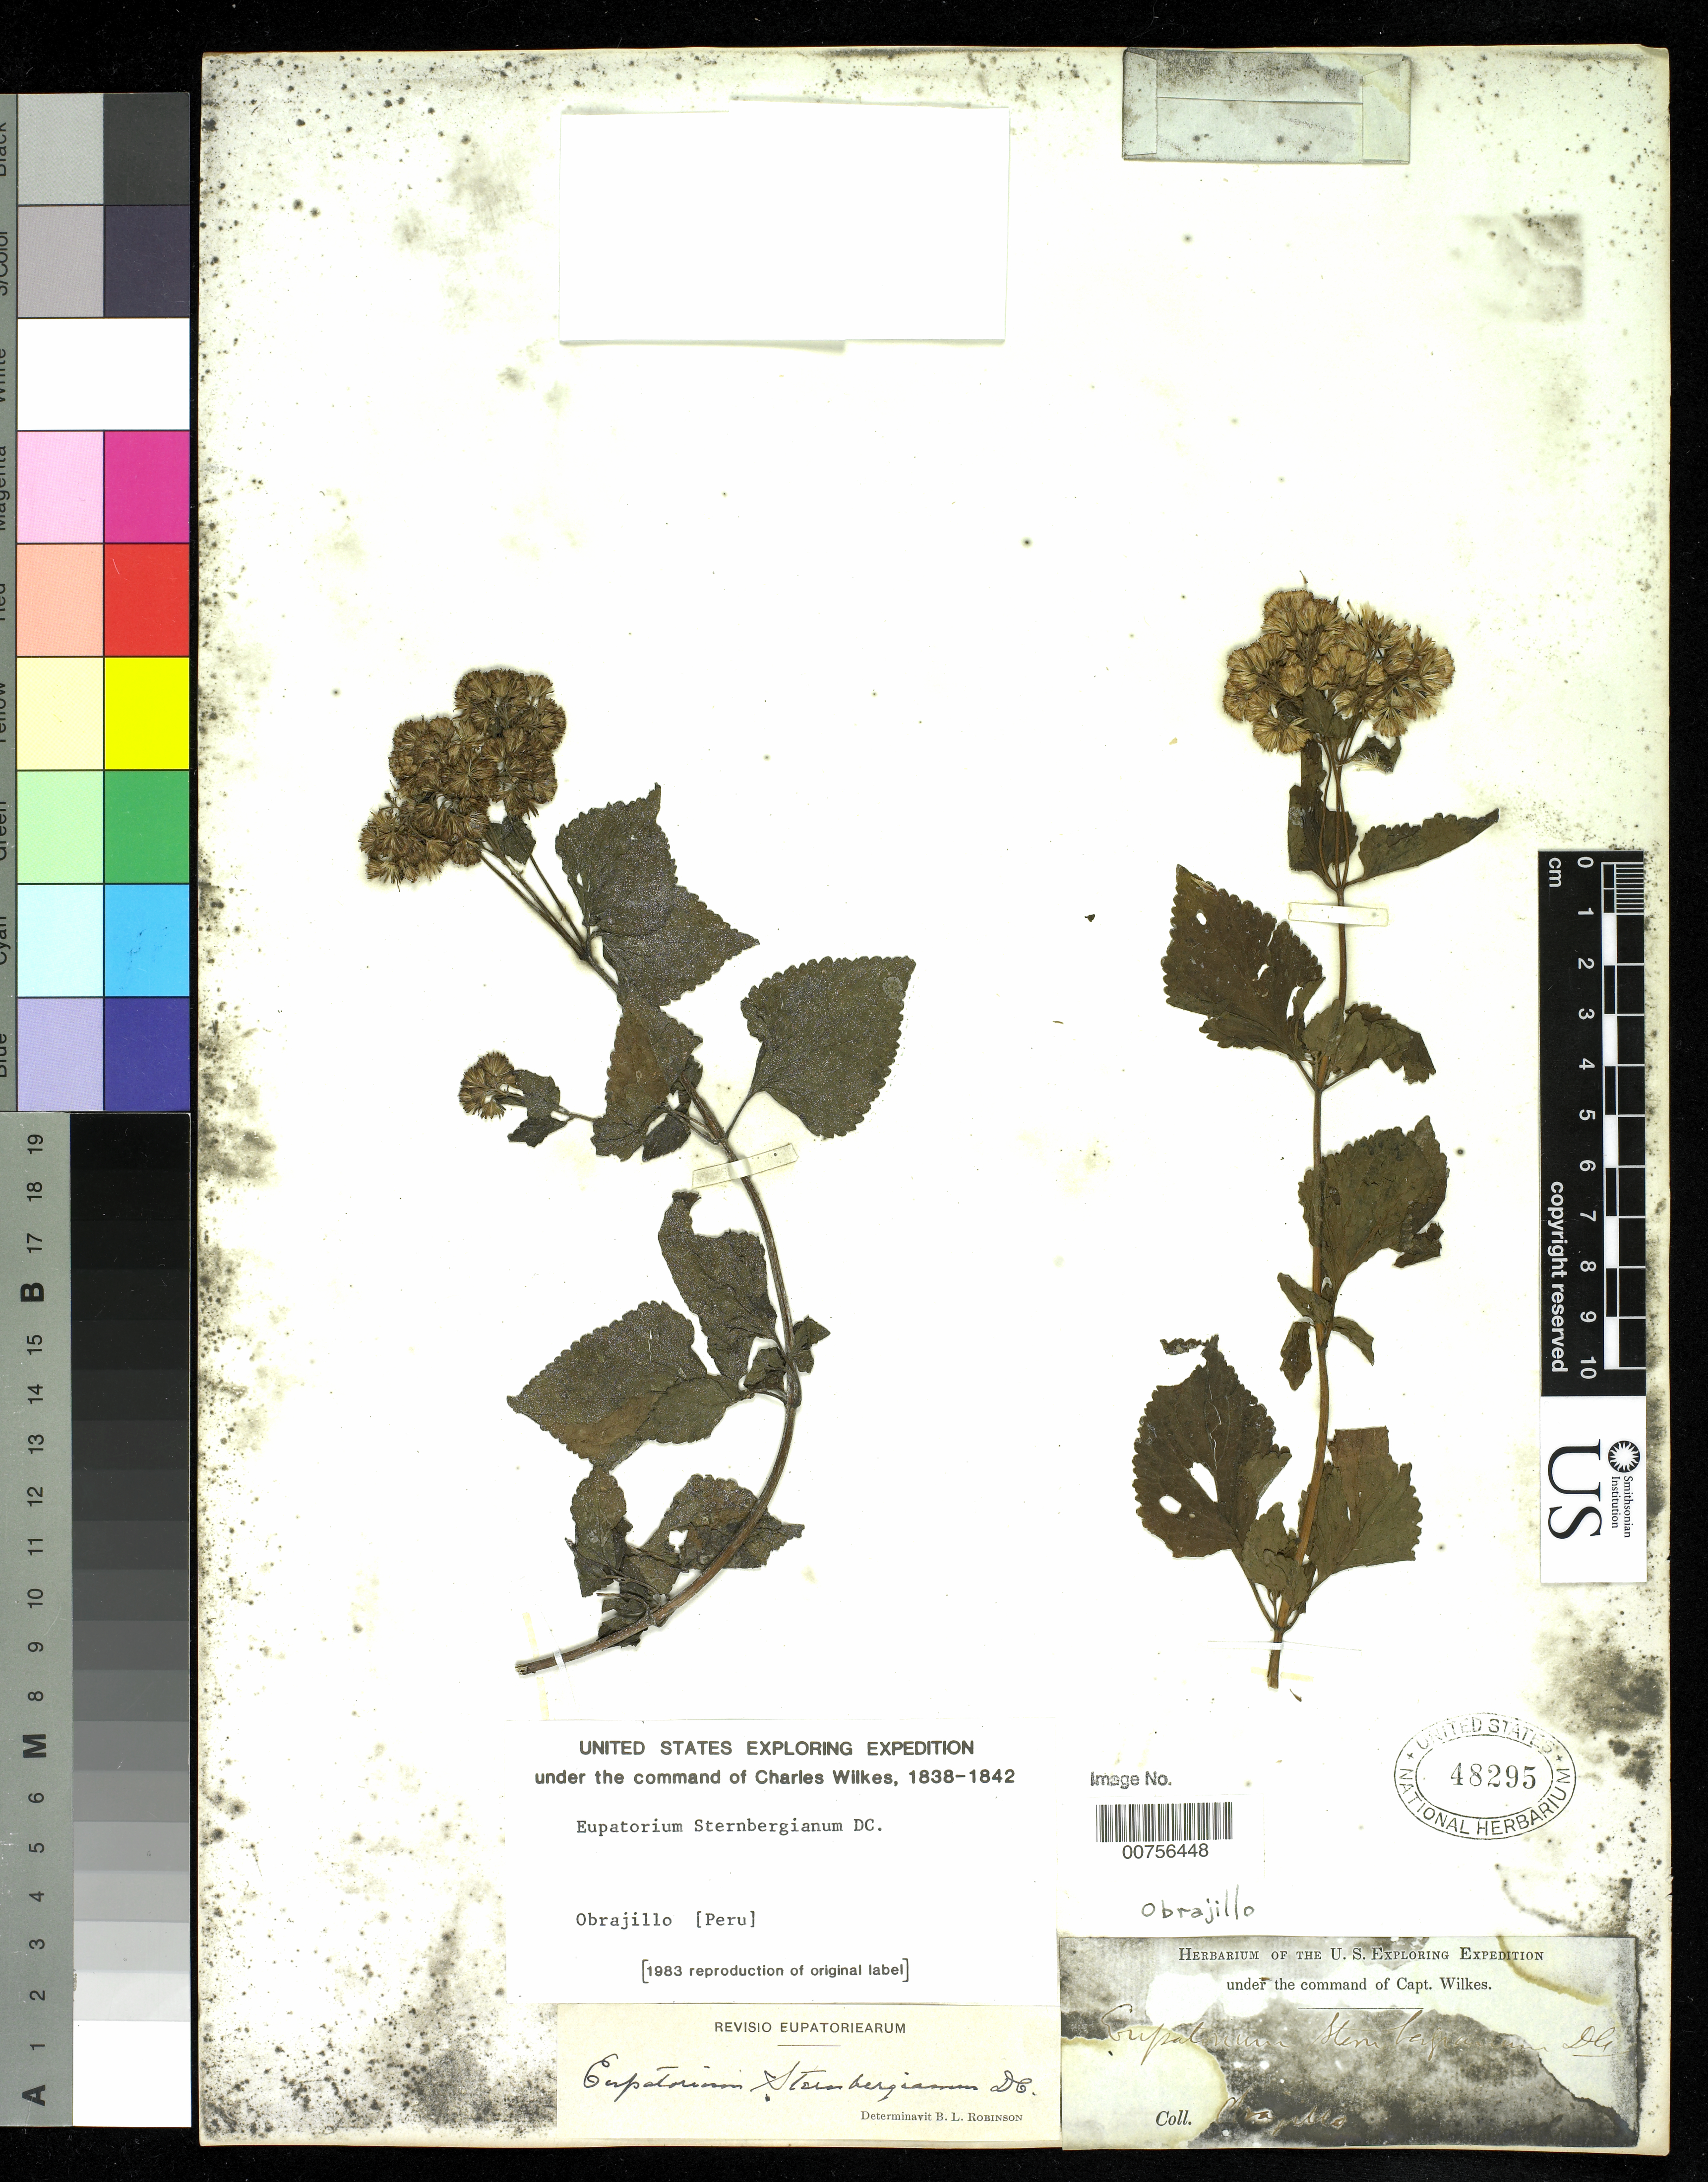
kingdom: Plantae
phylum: Tracheophyta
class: Magnoliopsida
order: Asterales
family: Asteraceae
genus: Ageratina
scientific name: Ageratina sternbergiana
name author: (DC.) R.M. King & H. Rob.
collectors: Wilkes Explor. Exped.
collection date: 1838/1842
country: Peru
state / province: Lima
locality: Obrajillo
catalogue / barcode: US 48295